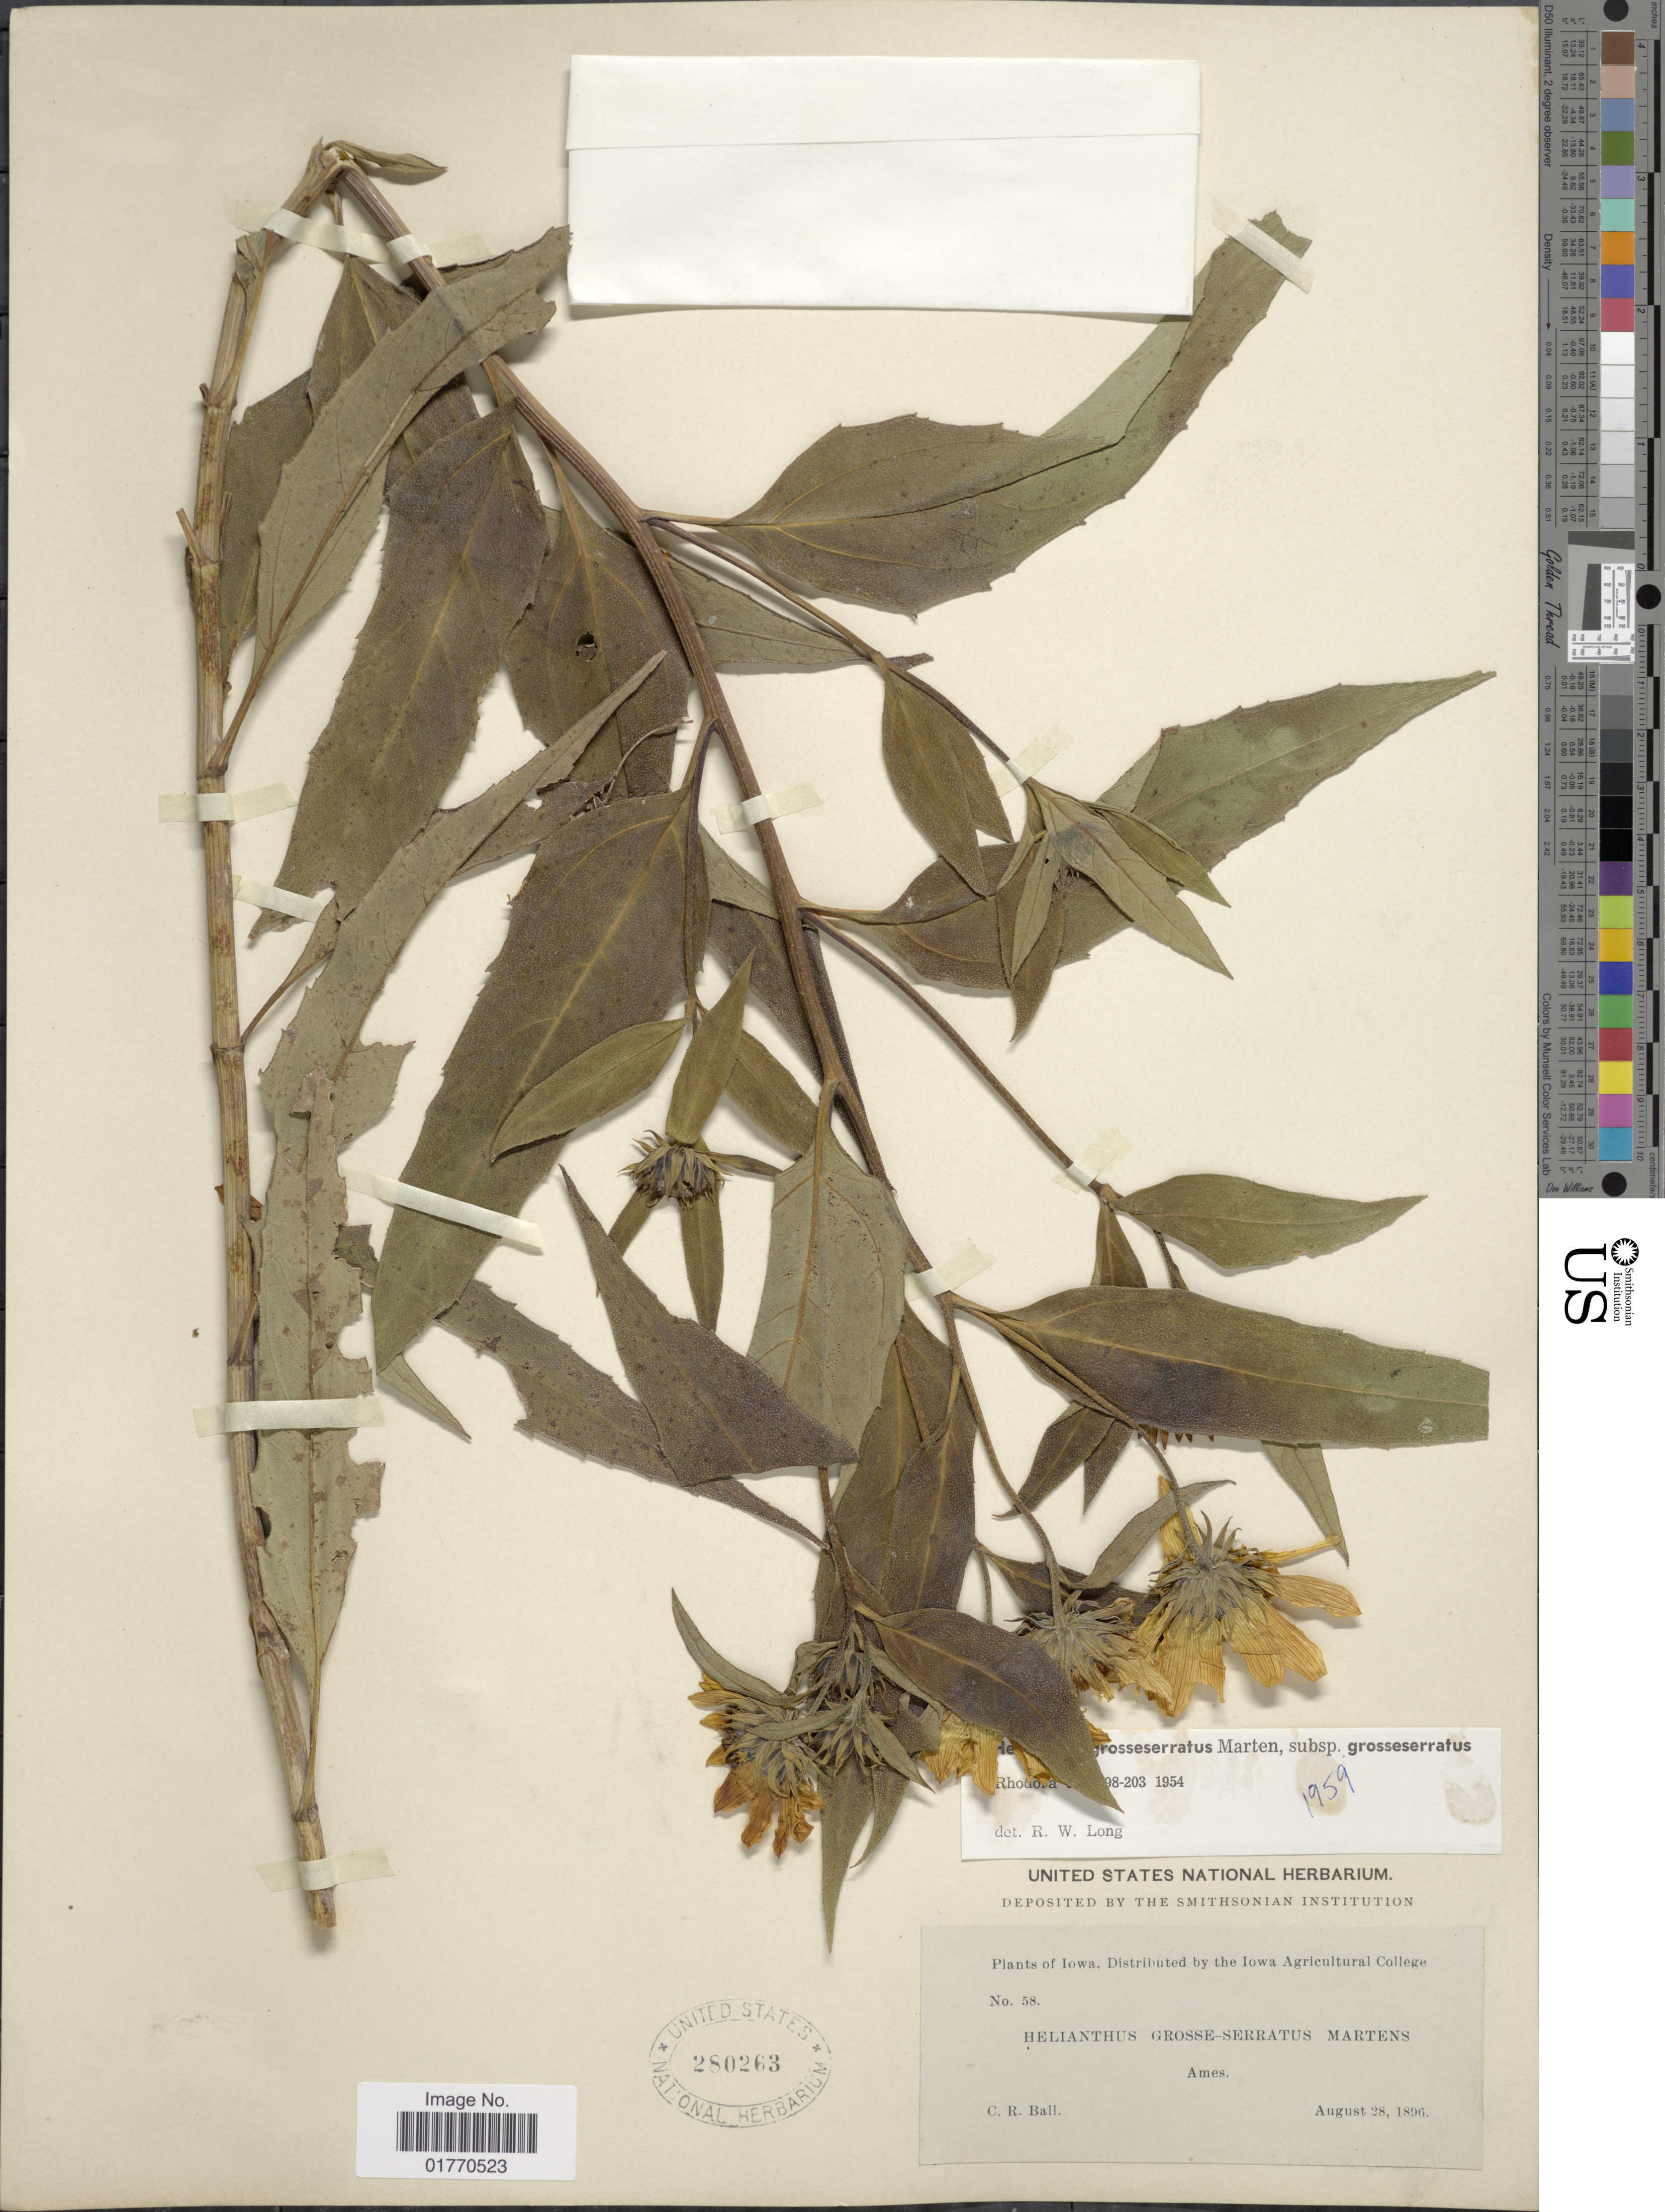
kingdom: Plantae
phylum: Tracheophyta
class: Magnoliopsida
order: Asterales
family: Asteraceae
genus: Helianthus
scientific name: Helianthus grosseserratus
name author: M. Martens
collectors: C. R. Ball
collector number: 58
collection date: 1896-08-28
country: United States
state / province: Iowa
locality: Ames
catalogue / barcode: US 280263